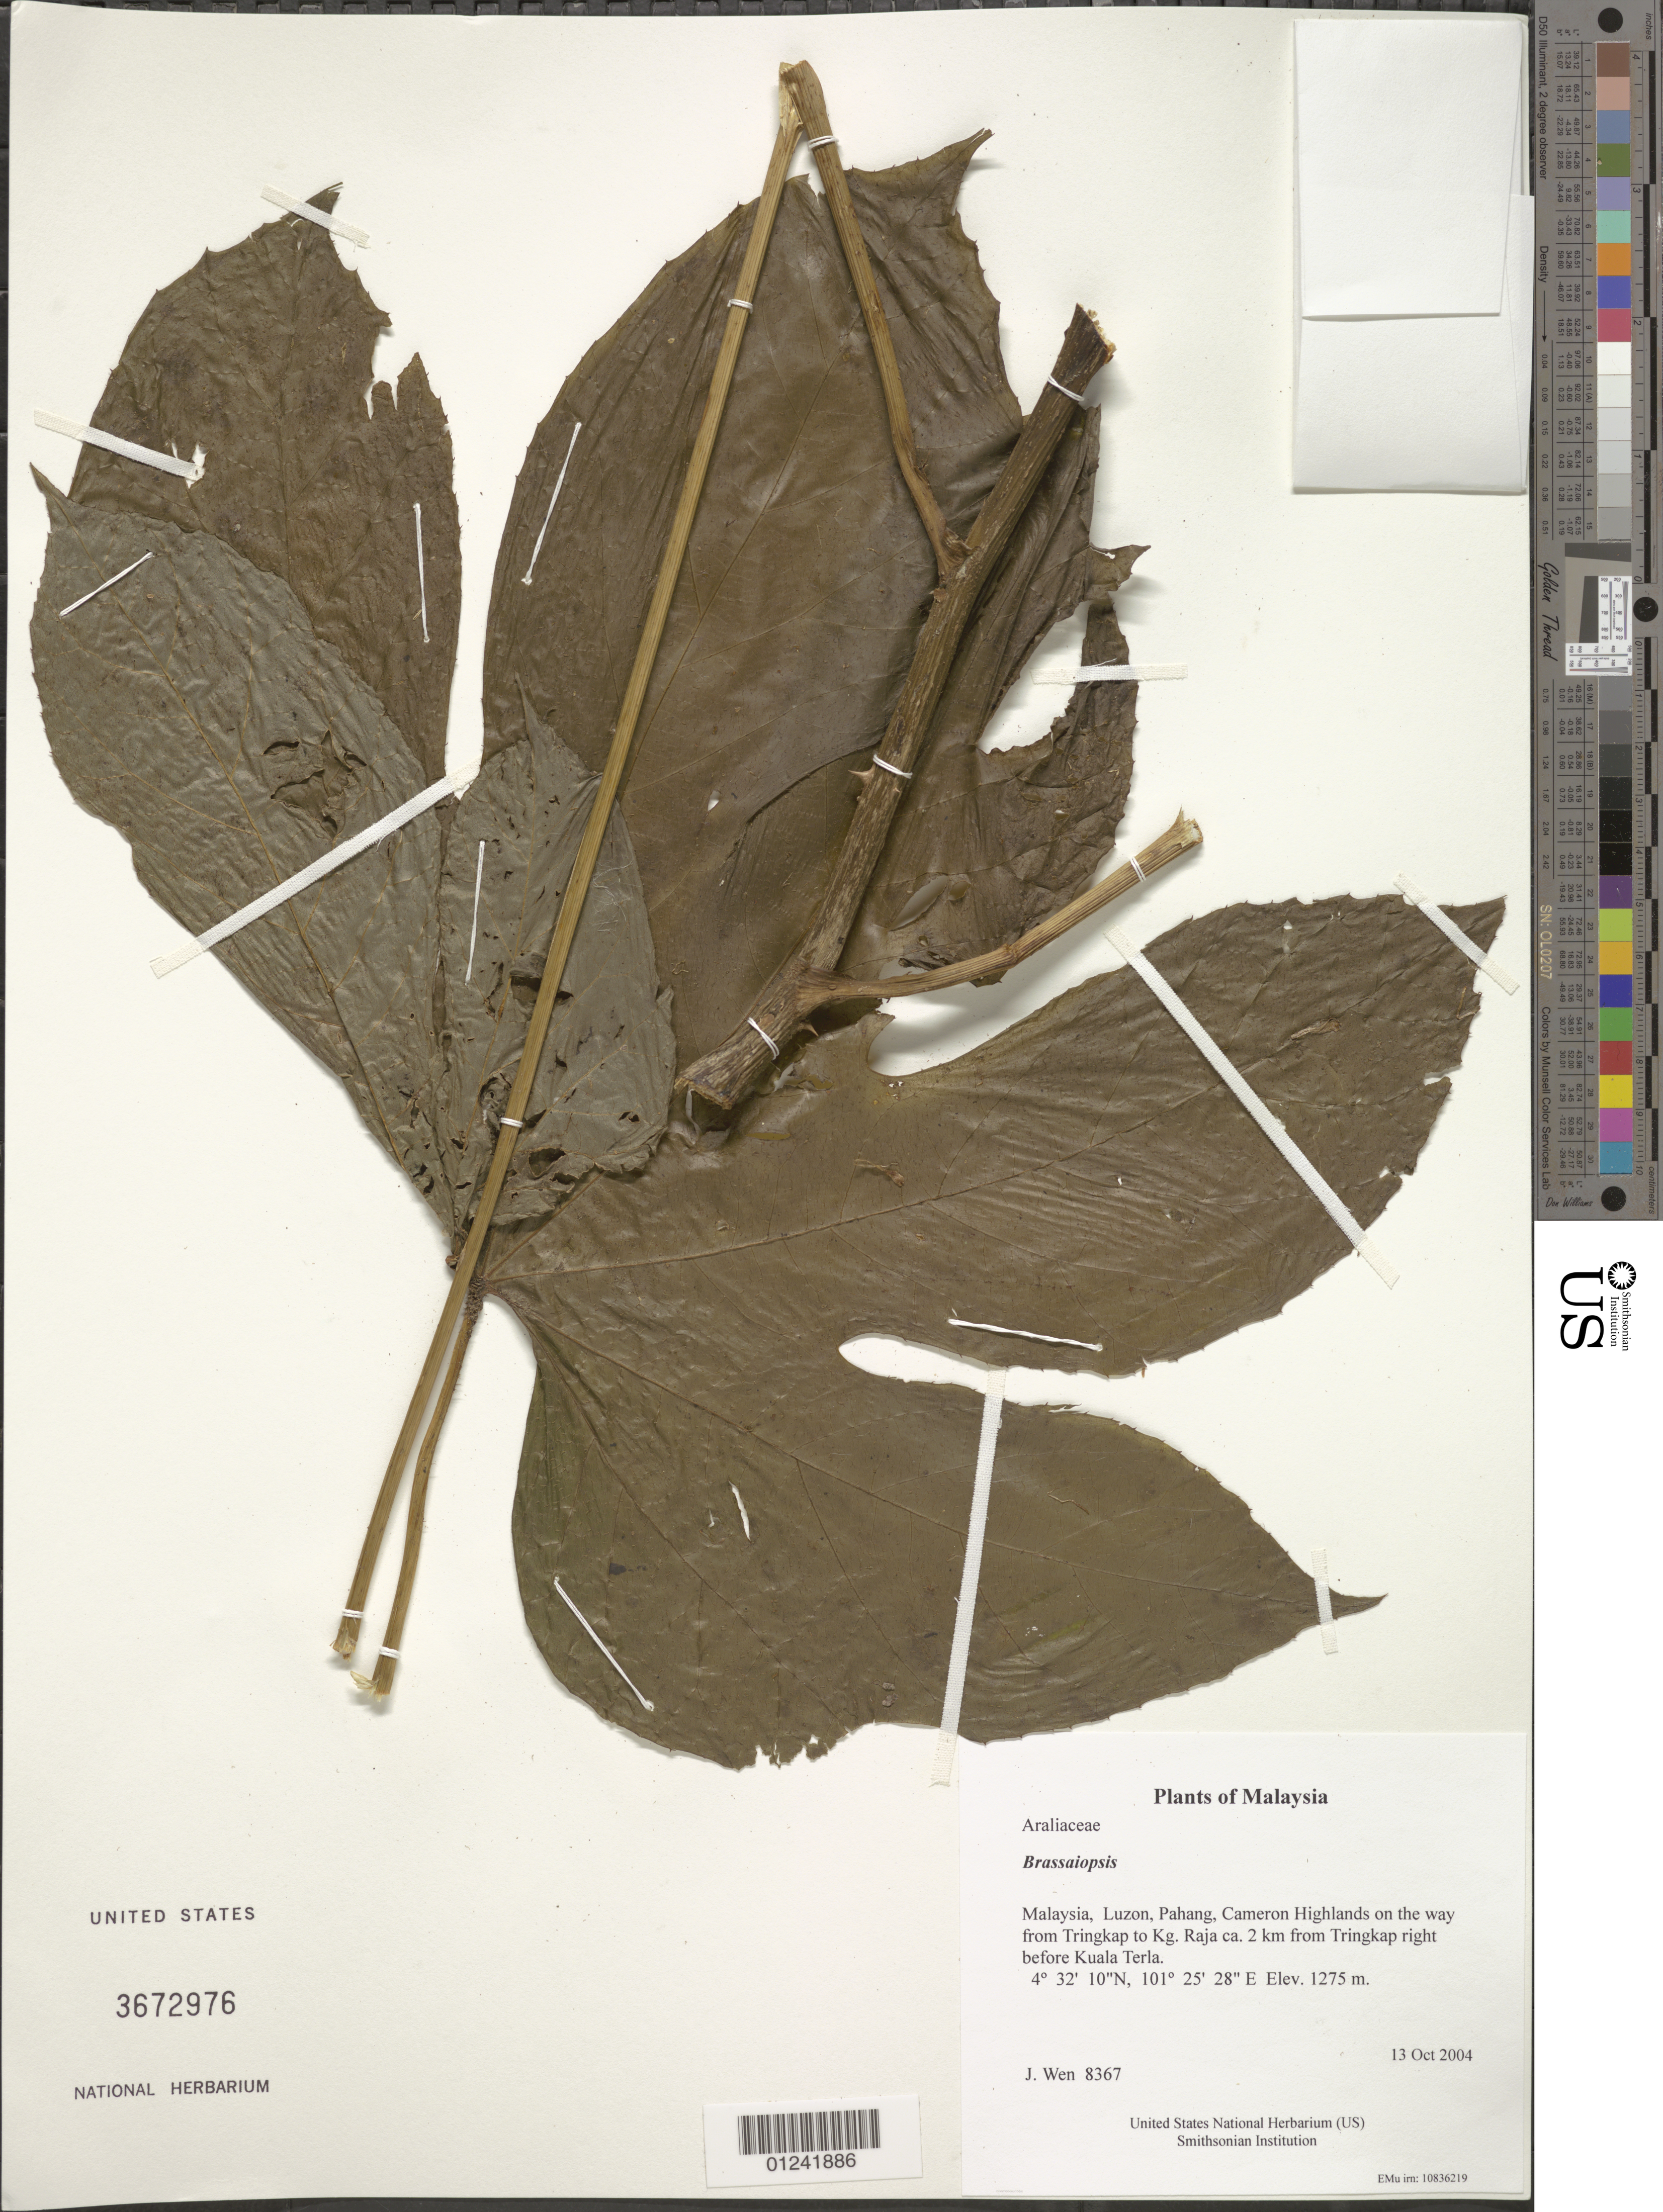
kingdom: Plantae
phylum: Tracheophyta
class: Magnoliopsida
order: Apiales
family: Araliaceae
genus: Brassaiopsis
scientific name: Brassaiopsis sp.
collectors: J. Wen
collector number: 8367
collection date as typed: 13 Oct 2004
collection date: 2004-10-13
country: Malaysia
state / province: Pahang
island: Luzon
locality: Cameron Highlands on the way from Tringkap to Kg. Raja ca. 2 km from Tringkap right before Kuala Terla.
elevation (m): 1275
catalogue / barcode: US 3672976